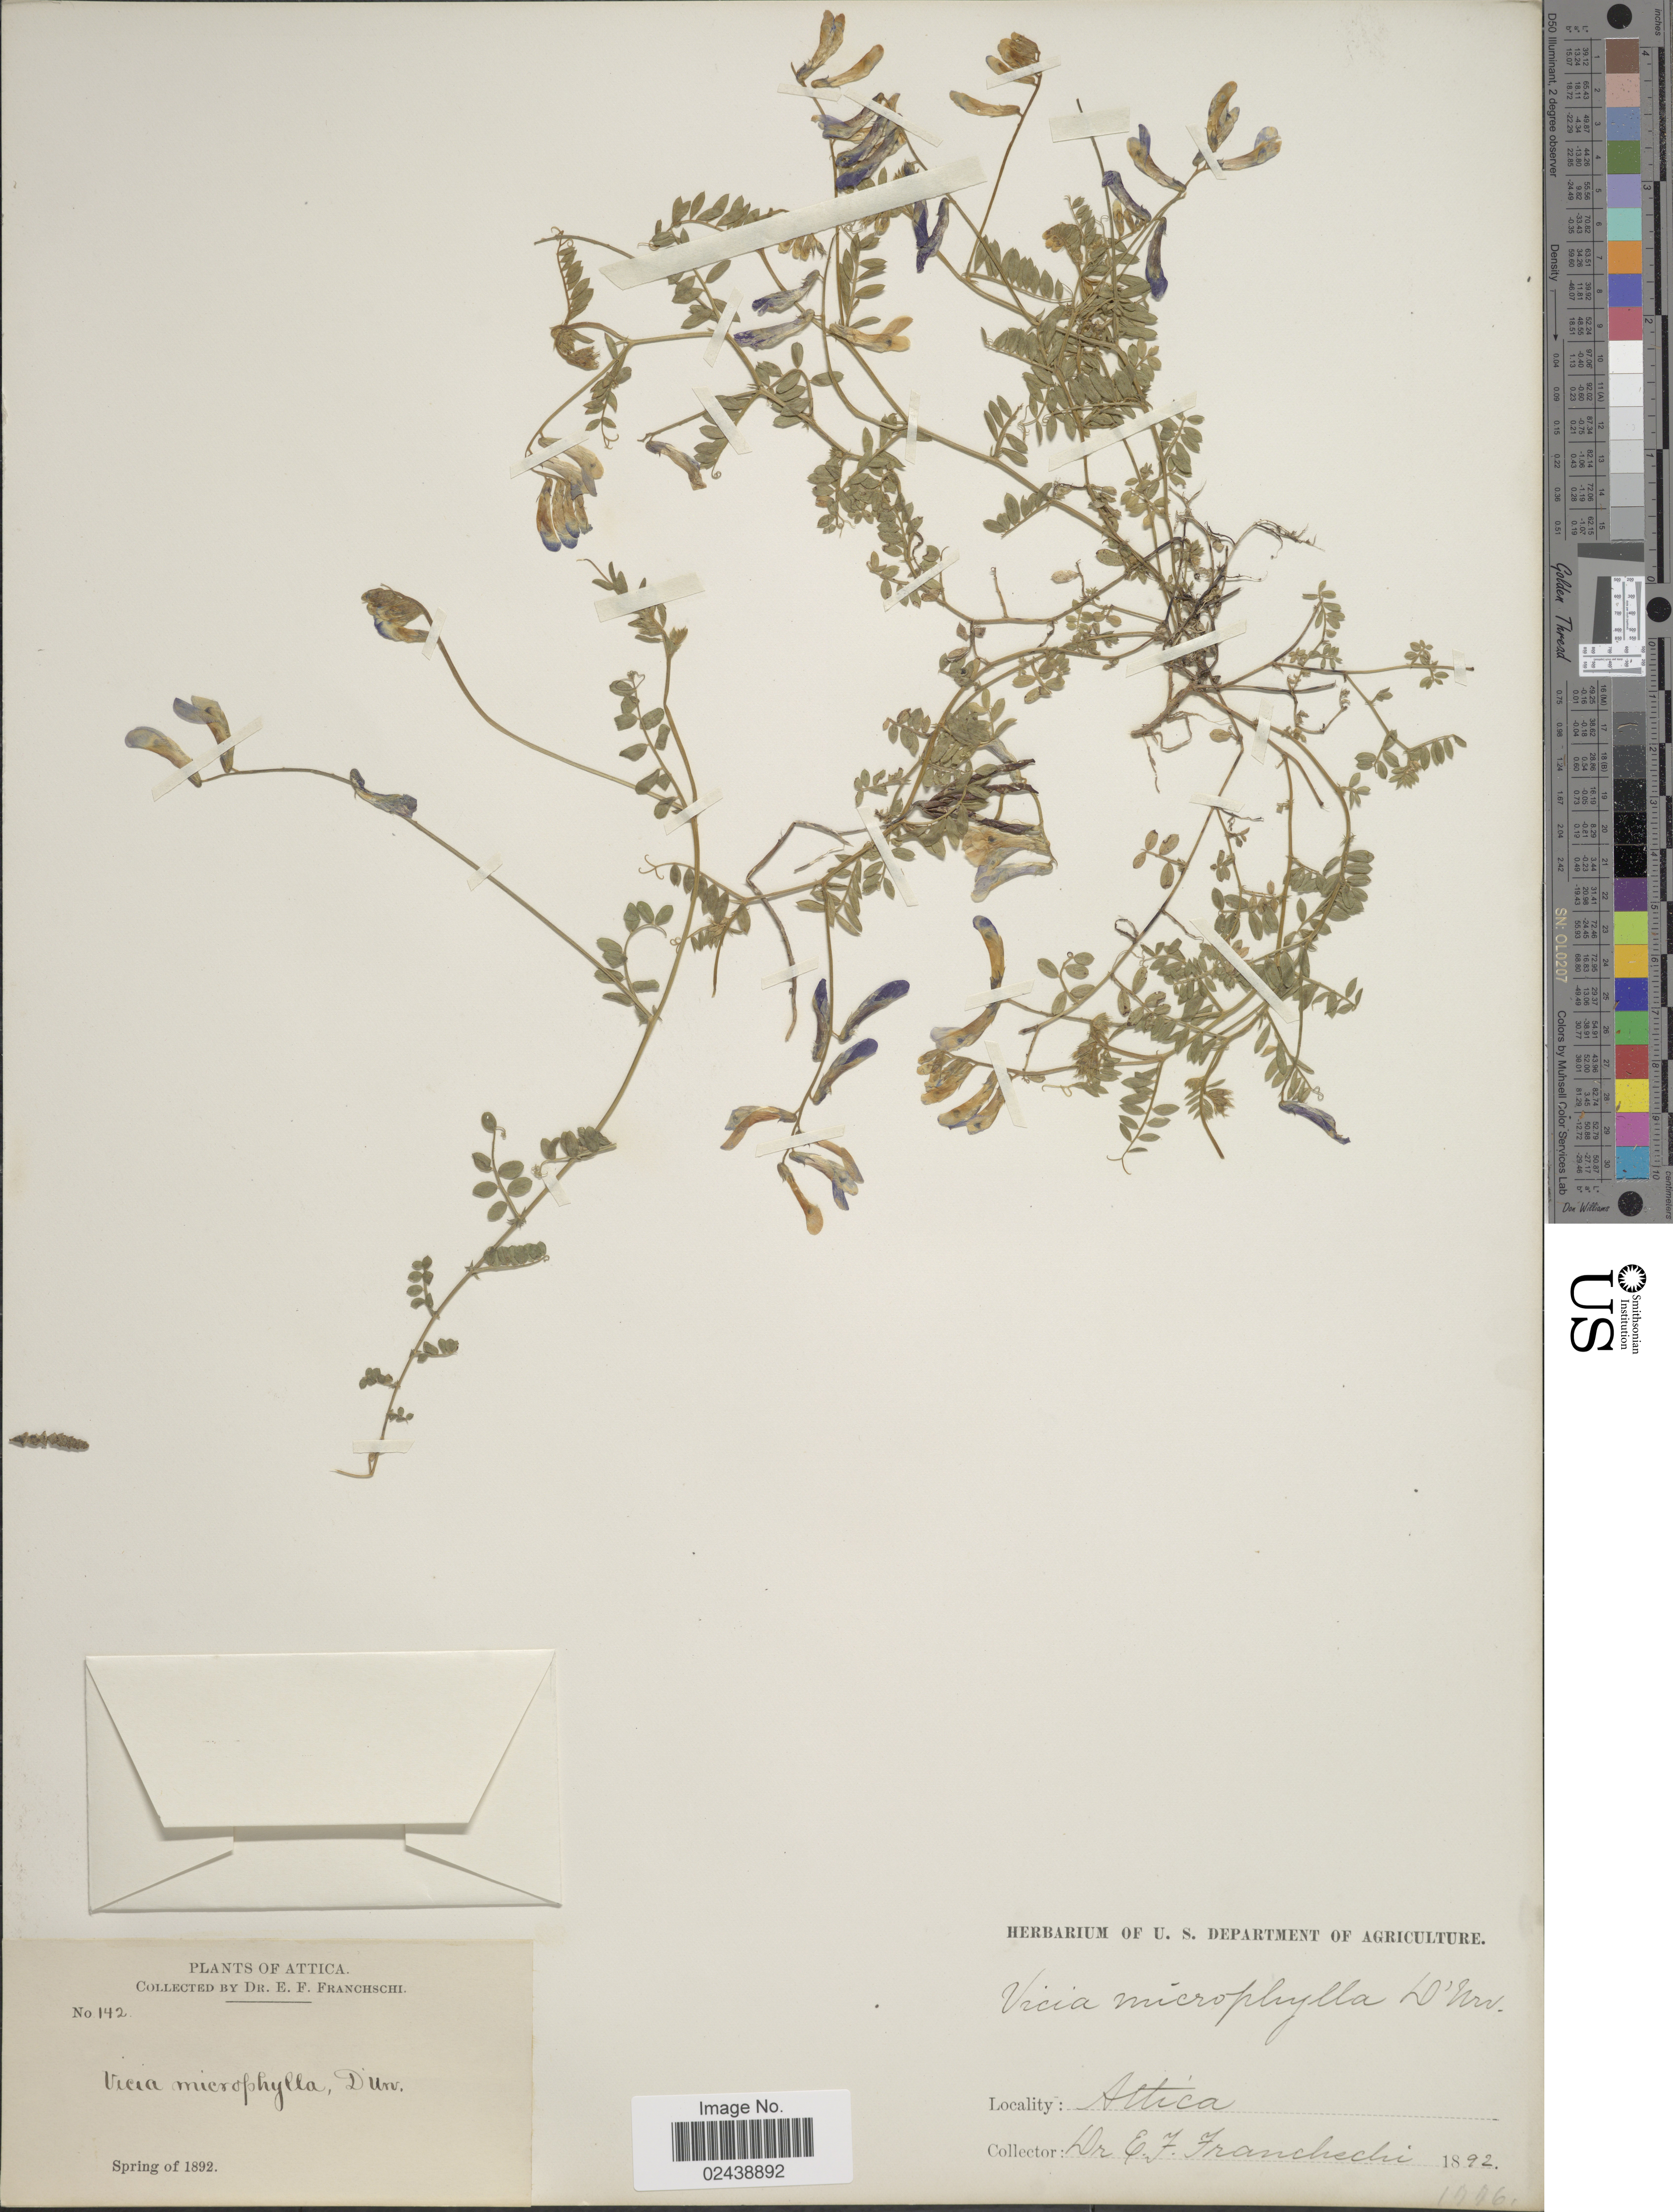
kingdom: Plantae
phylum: Tracheophyta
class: Magnoliopsida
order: Fabales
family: Fabaceae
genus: Vicia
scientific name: Vicia microphylla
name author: d'Urv.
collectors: E. Franchschi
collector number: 142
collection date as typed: Spring of 1892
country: Greece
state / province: Attica